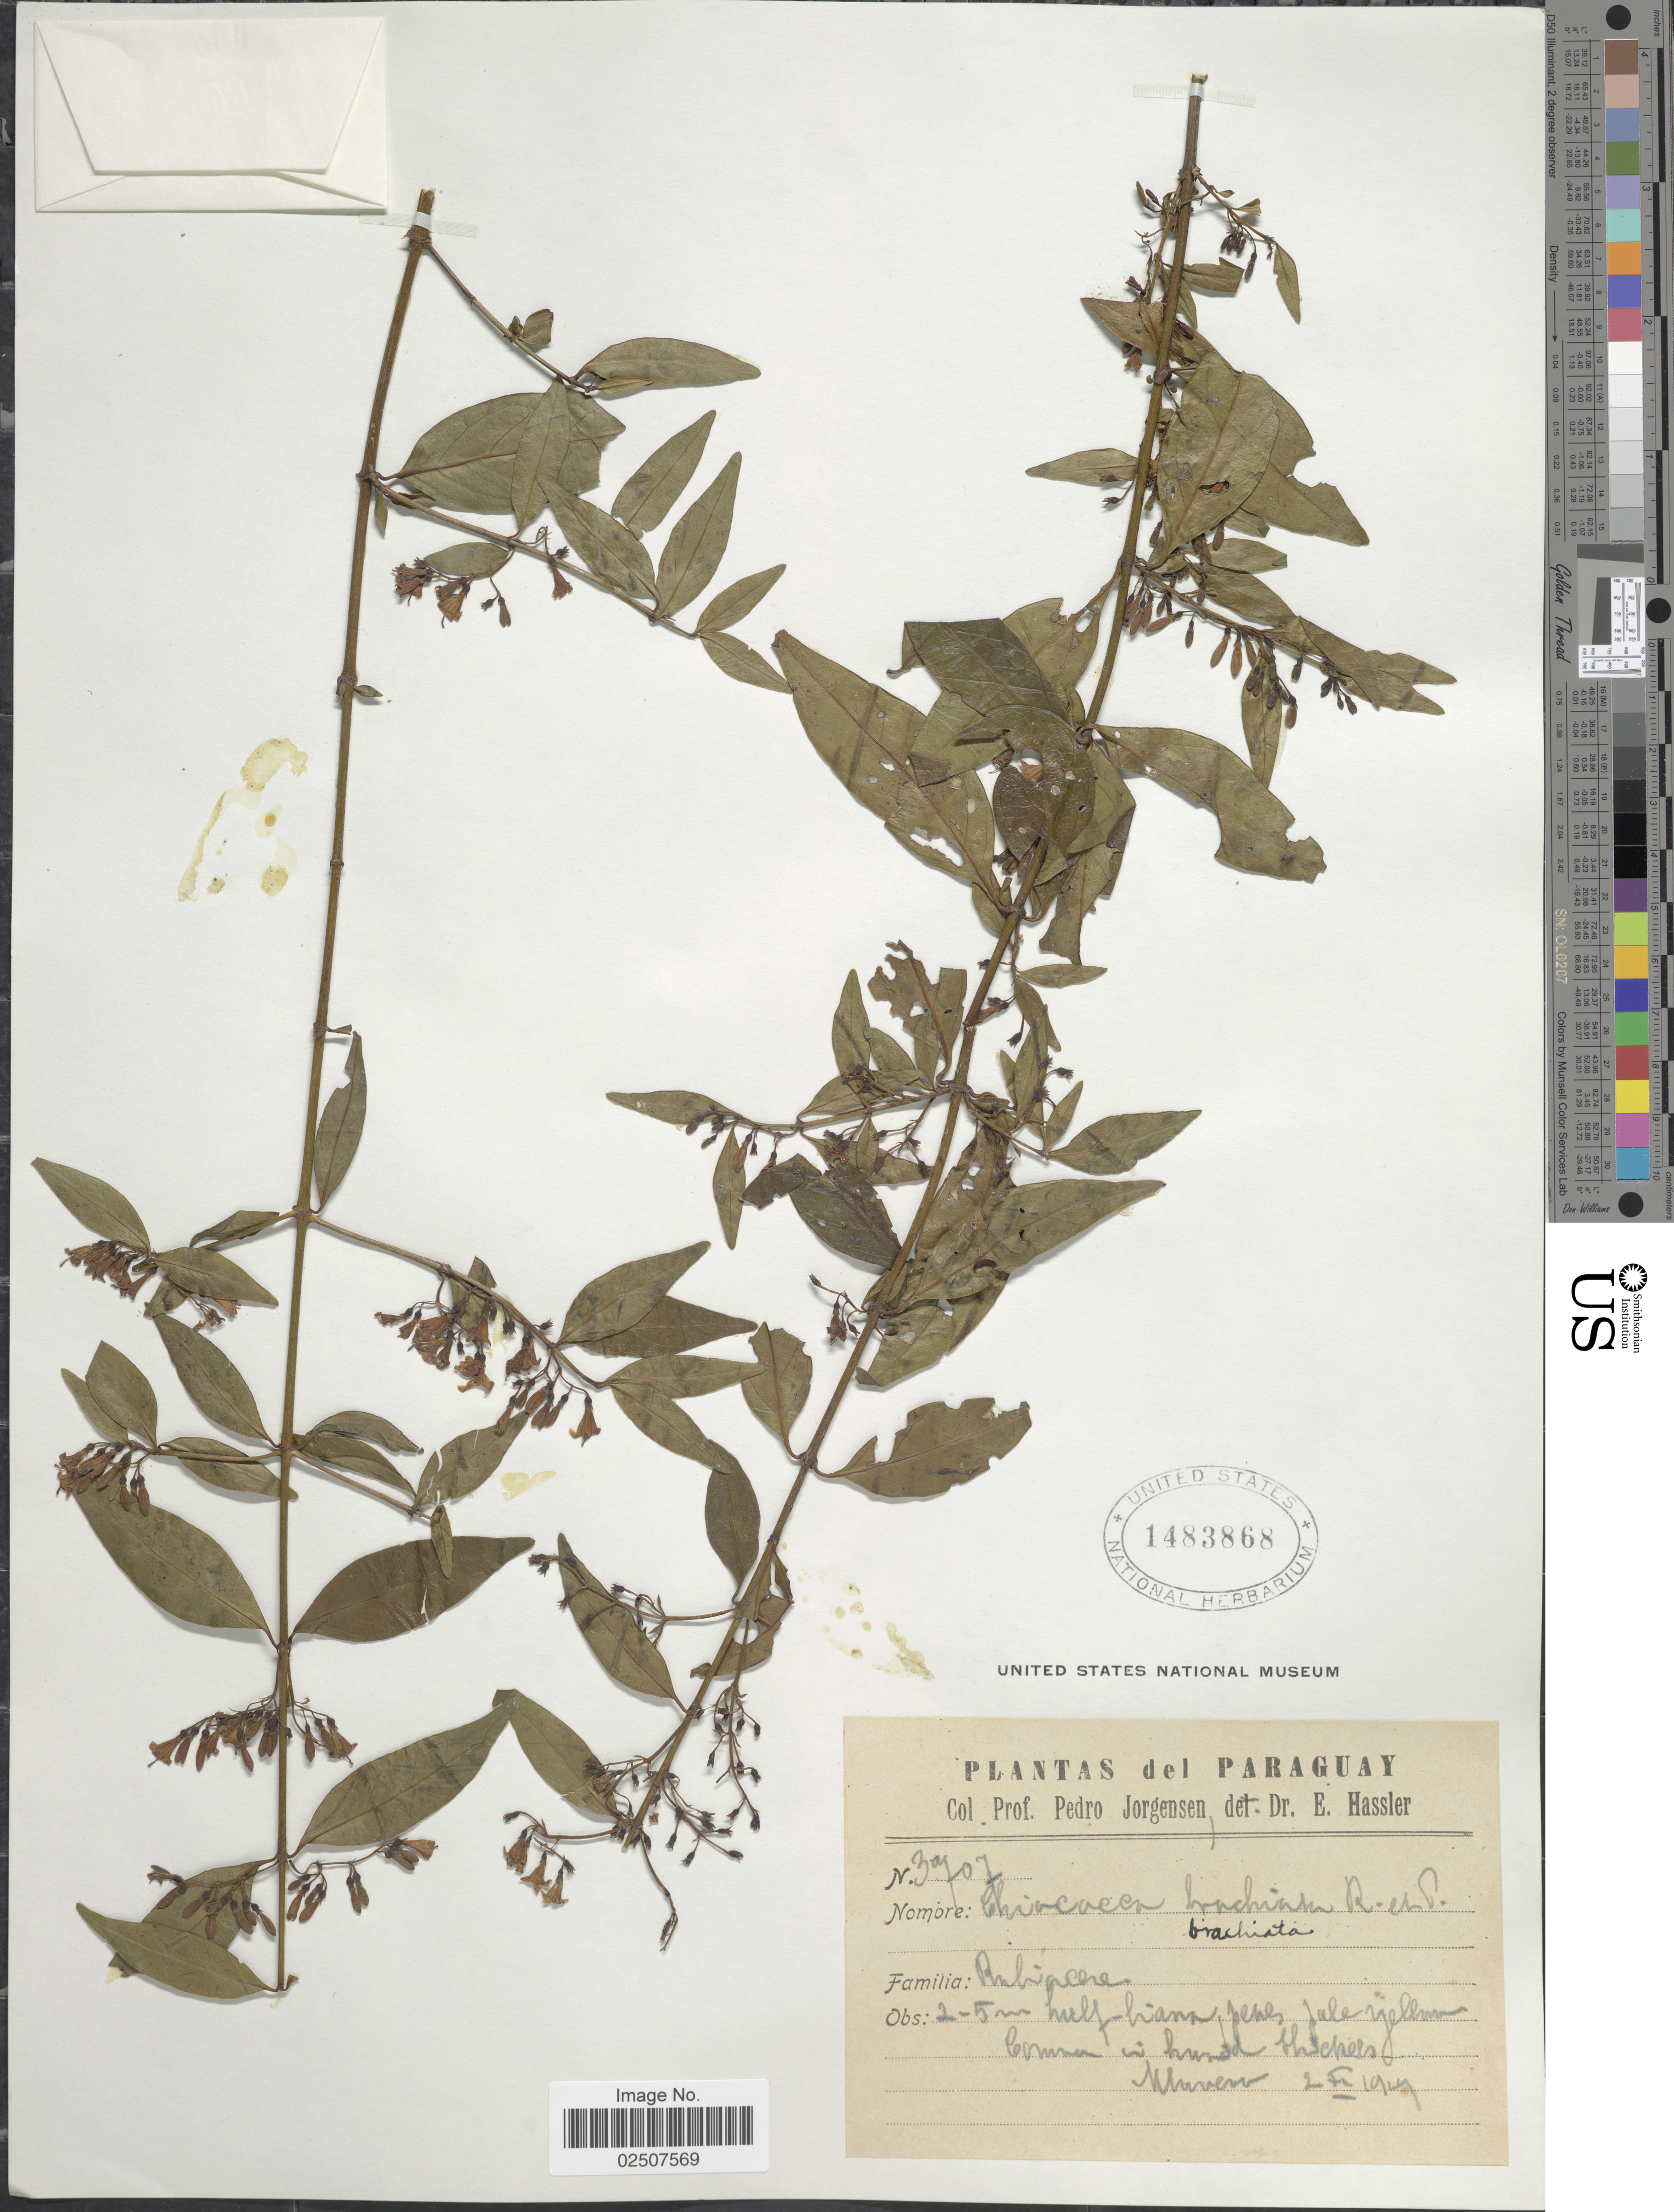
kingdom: Plantae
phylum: Tracheophyta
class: Magnoliopsida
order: Gentianales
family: Rubiaceae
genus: Chiococca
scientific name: Chiococca alba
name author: (L.) Hitchc.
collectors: P. Jorgenson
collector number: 3707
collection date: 1929-12-02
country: Paraguay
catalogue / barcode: US 1483868